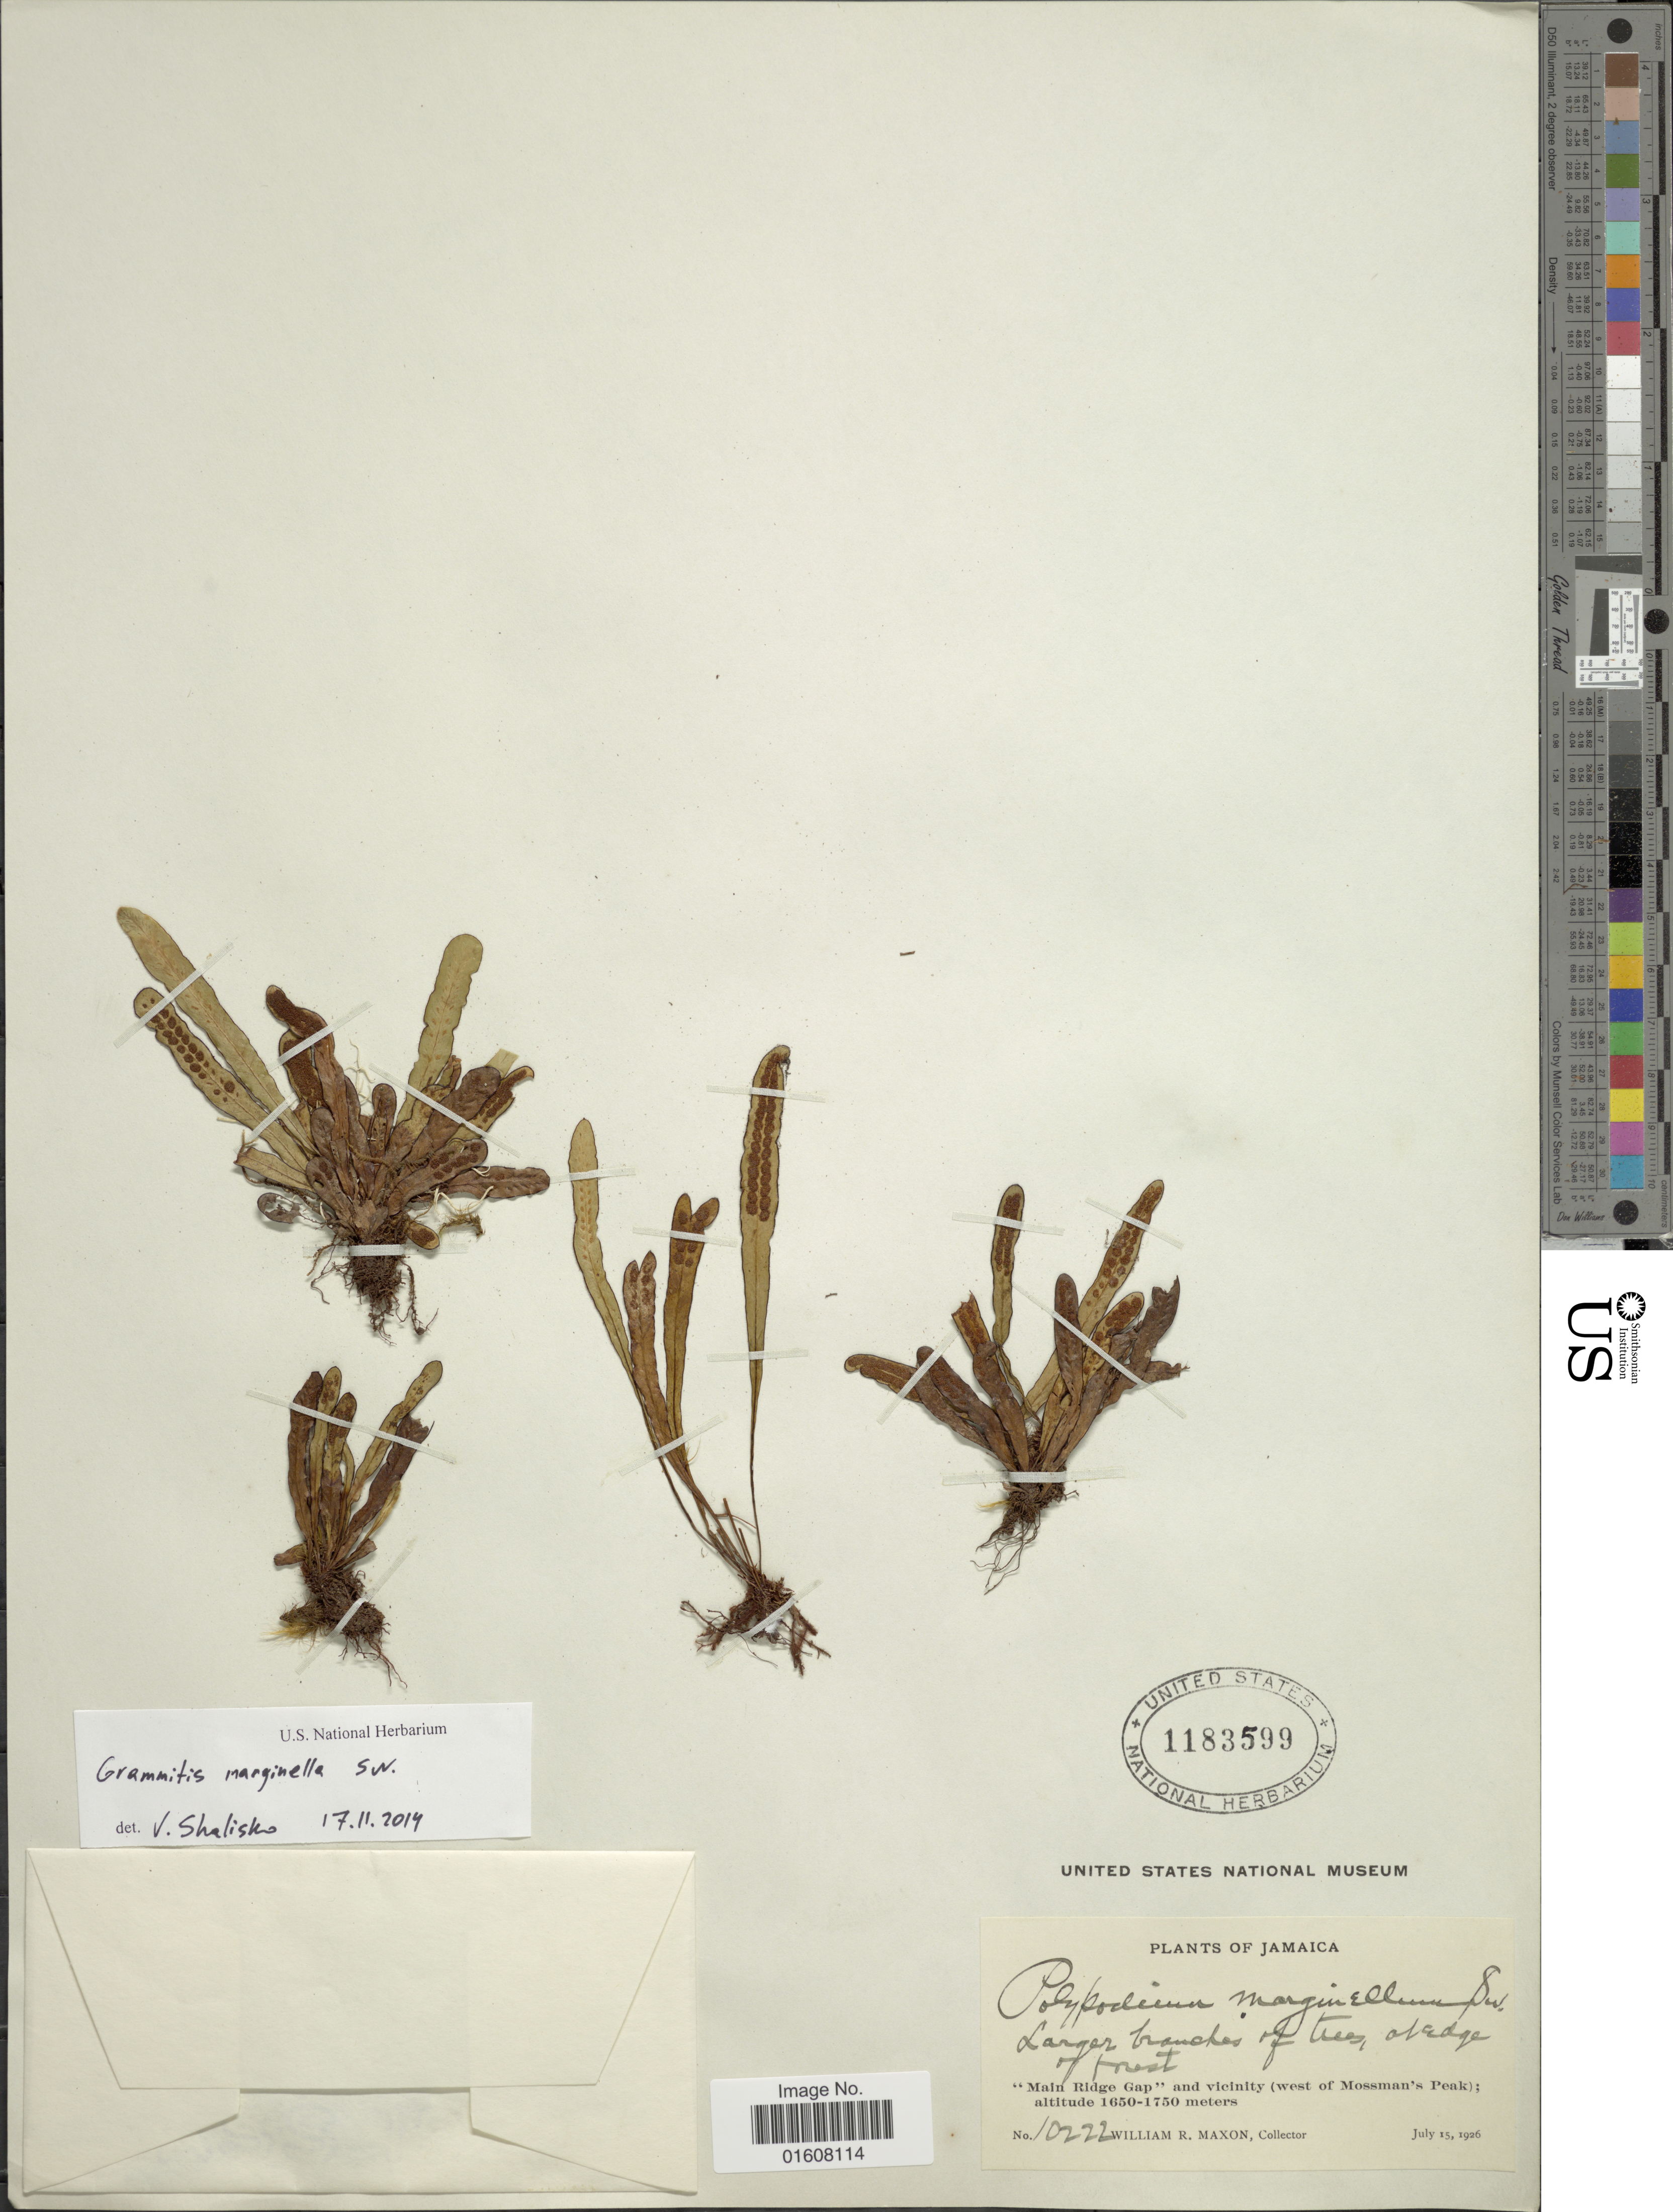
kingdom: Plantae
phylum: Tracheophyta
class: Polypodiopsida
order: Polypodiales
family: Polypodiaceae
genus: Grammitis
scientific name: Grammitis marginella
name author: (Sw.) Sw.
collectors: W. R. Maxon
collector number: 10222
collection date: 1926-07-15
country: Jamaica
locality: Main Ridge Gap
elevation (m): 1650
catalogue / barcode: US 1183599